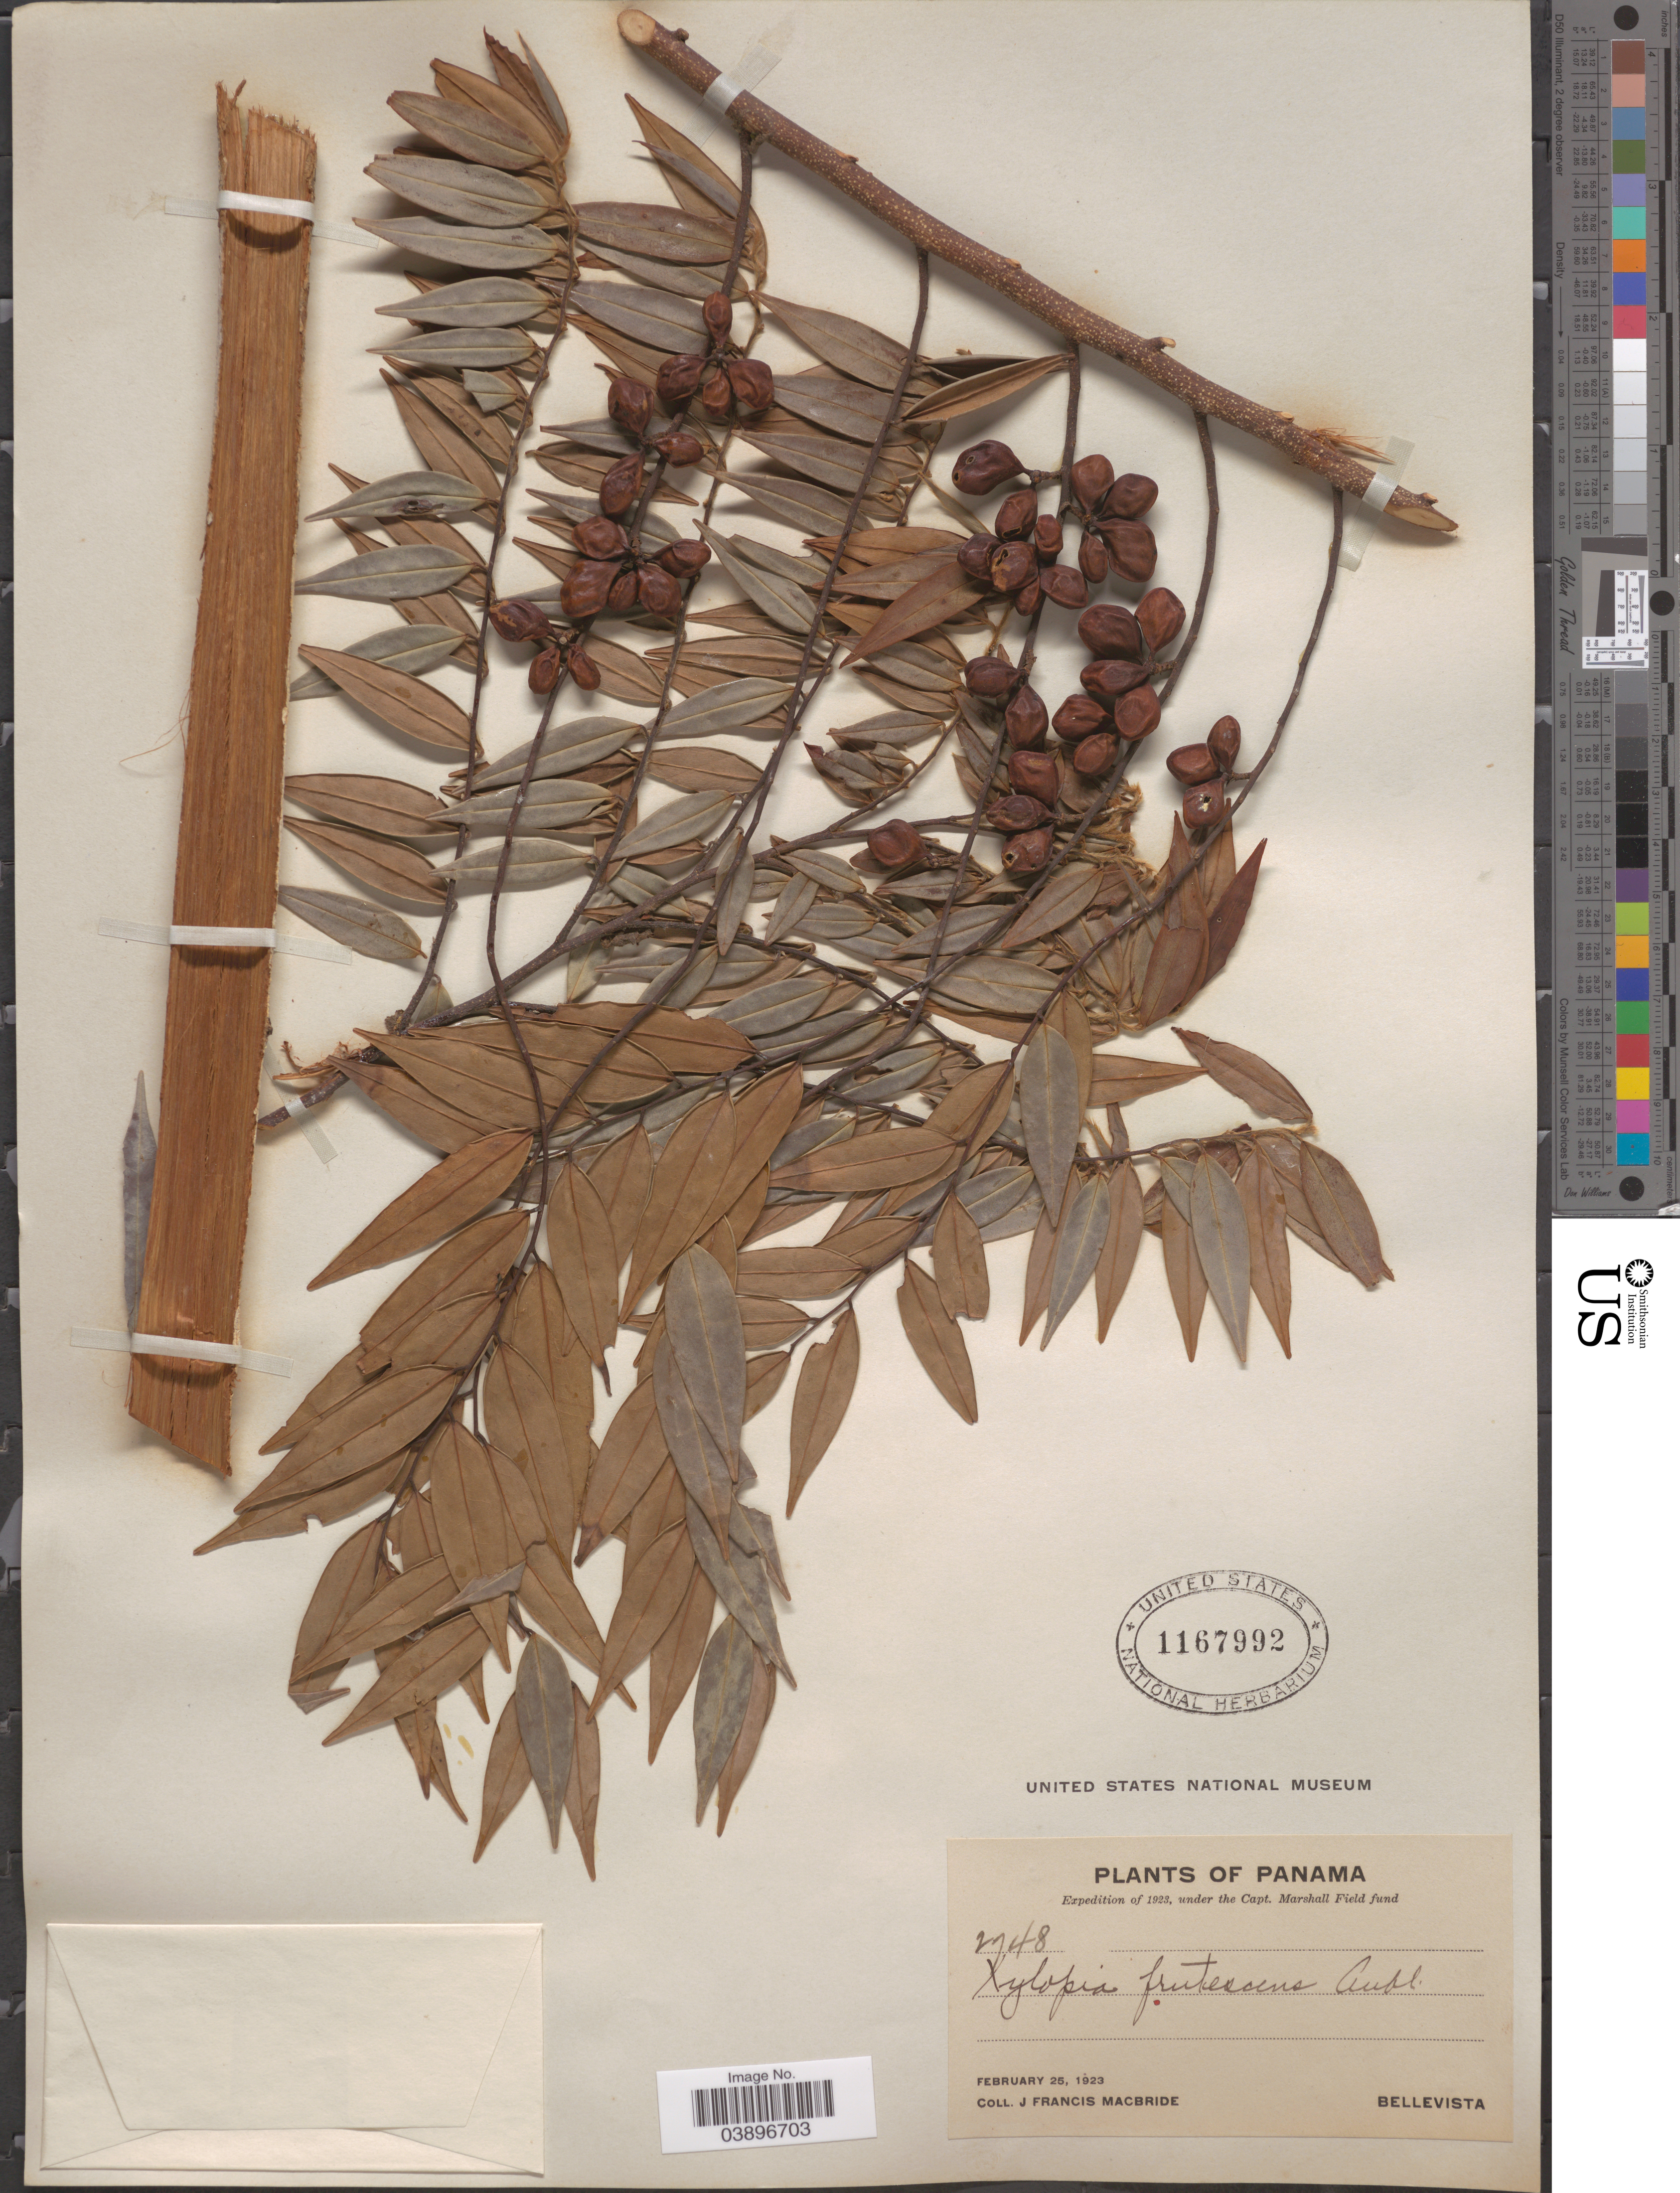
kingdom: Plantae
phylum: Tracheophyta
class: Magnoliopsida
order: Magnoliales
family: Annonaceae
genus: Xylopia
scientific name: Xylopia frutescens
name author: Aubl.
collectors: J. F. Macbride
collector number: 2748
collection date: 1923-02-25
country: Panama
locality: Bellevista.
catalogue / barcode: US 1167992